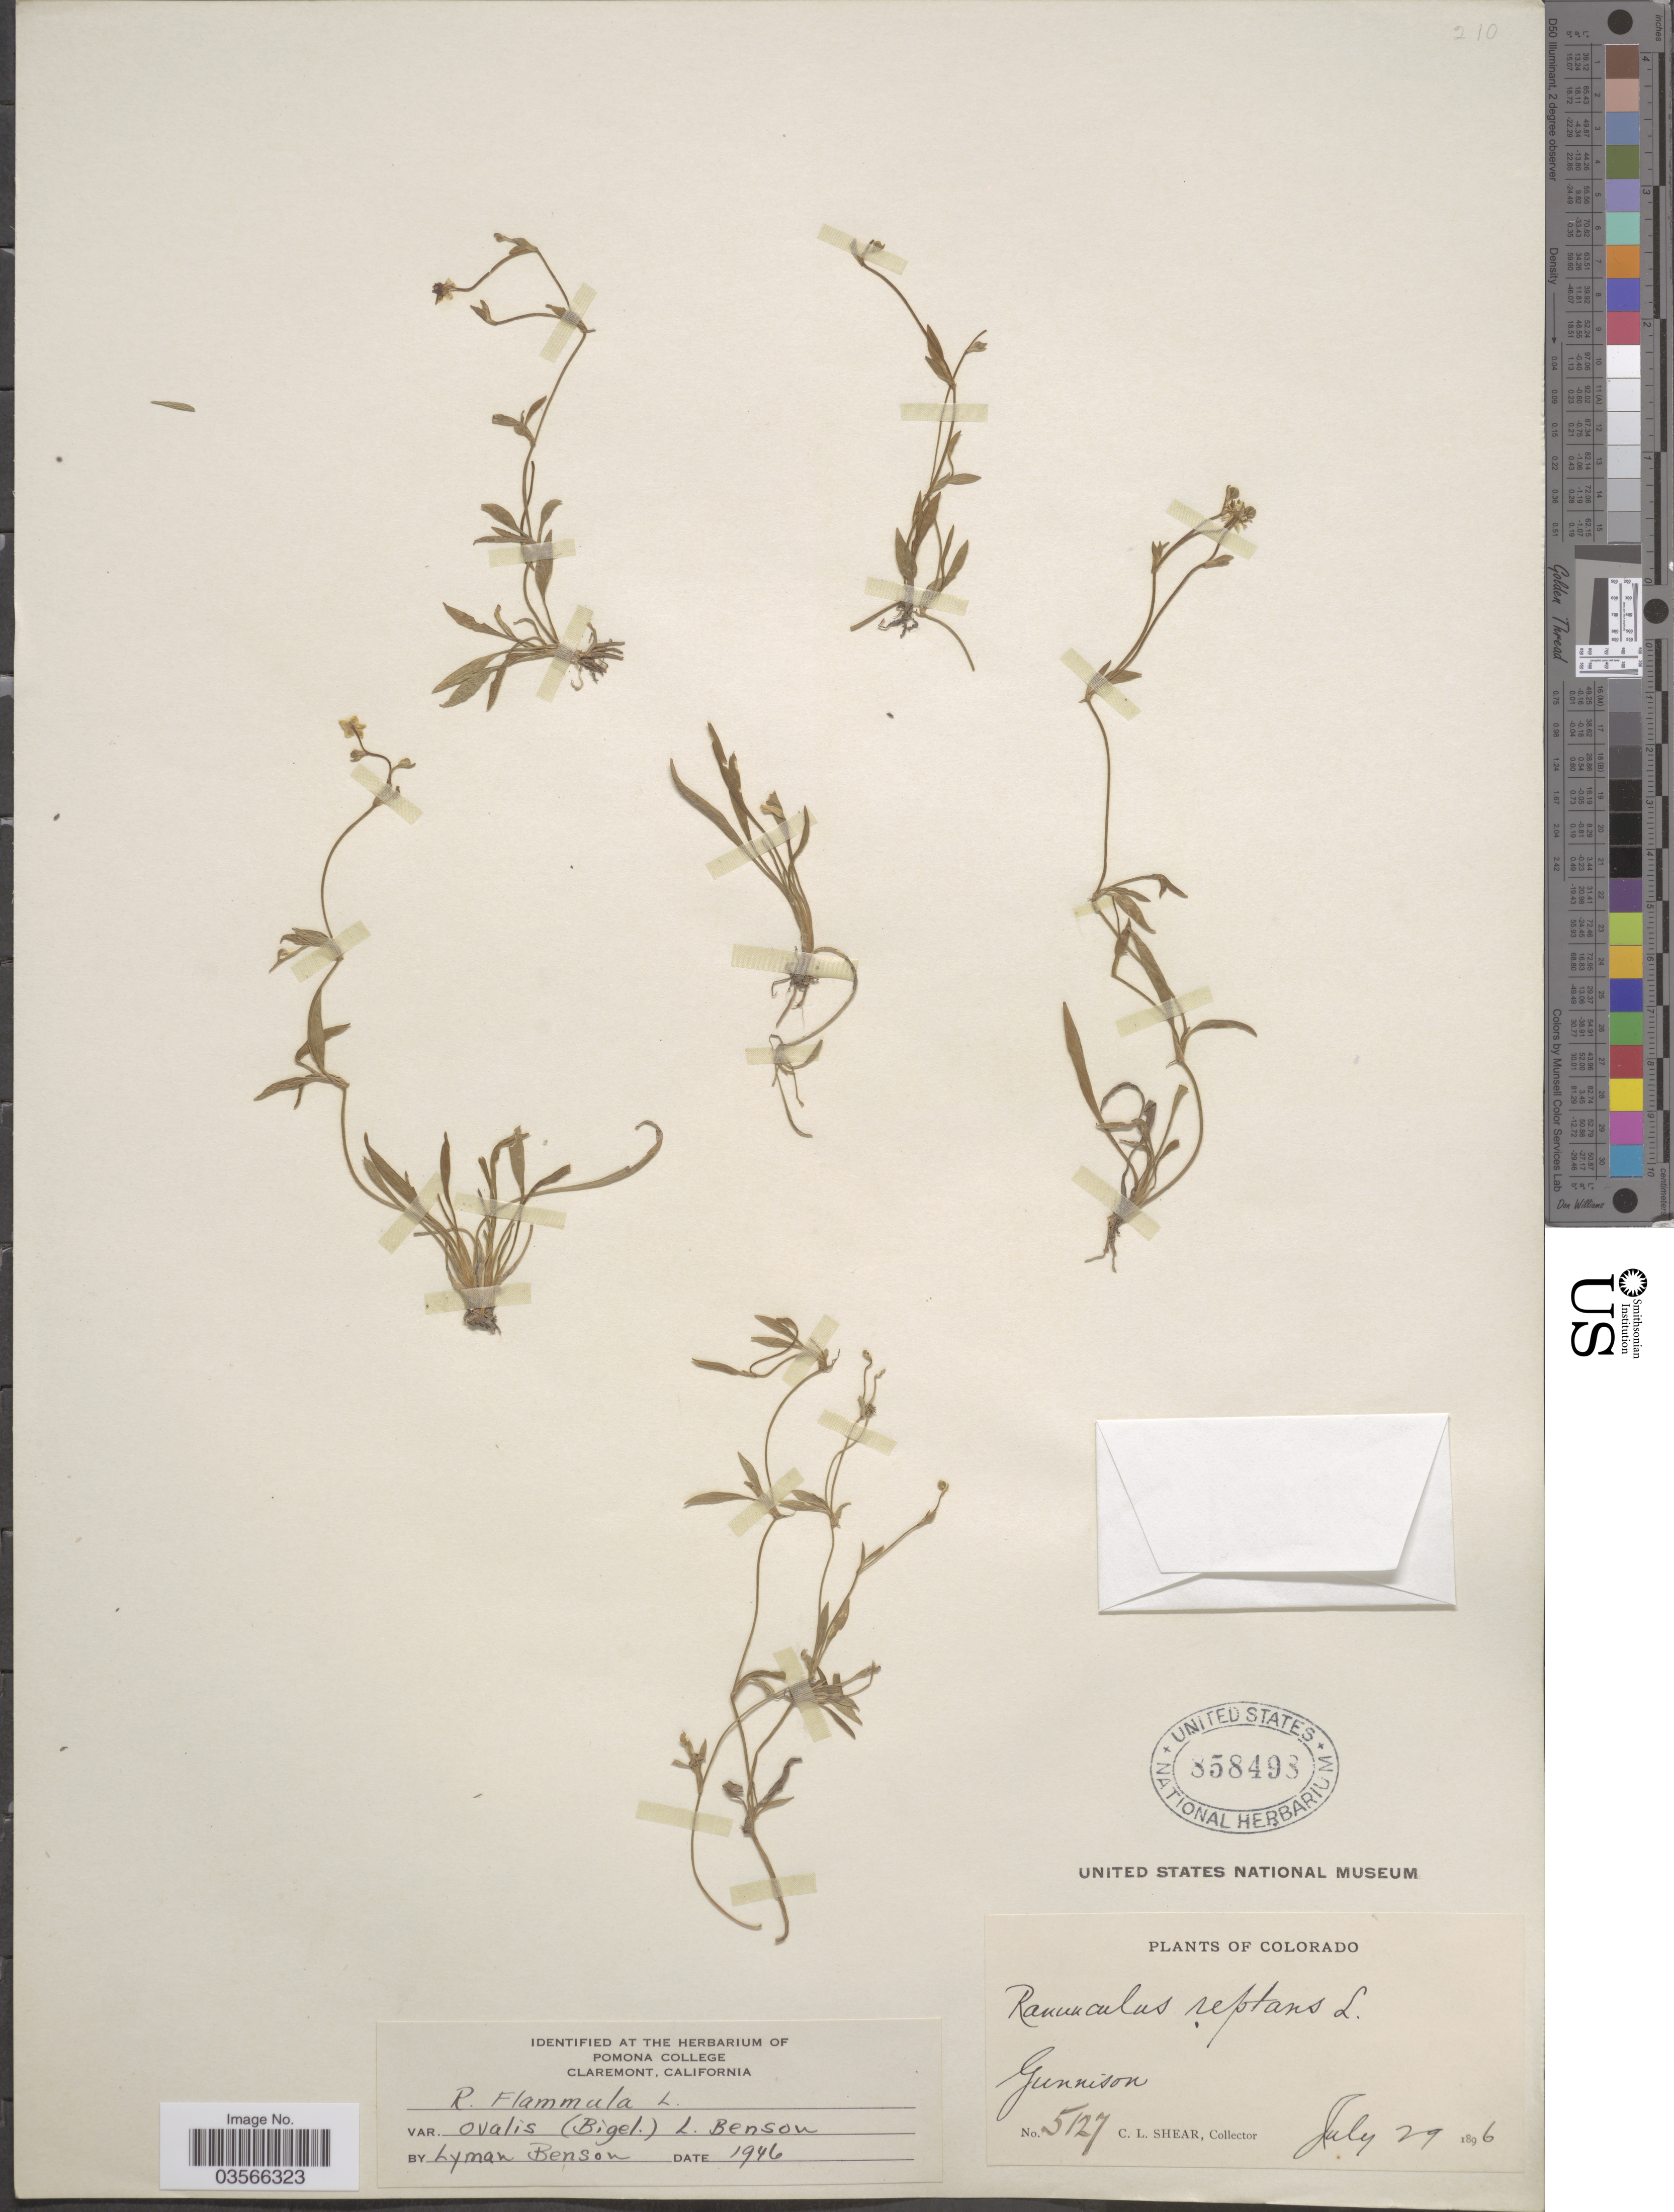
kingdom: Plantae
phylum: Tracheophyta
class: Magnoliopsida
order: Ranunculales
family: Ranunculaceae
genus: Ranunculus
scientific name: Ranunculus flammula var. ovalis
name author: (J.M. Bigelow) L.D. Benson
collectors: C. L. Shear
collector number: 5127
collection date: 1896-07-29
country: United States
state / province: Colorado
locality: Gunnison.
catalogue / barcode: US 858493